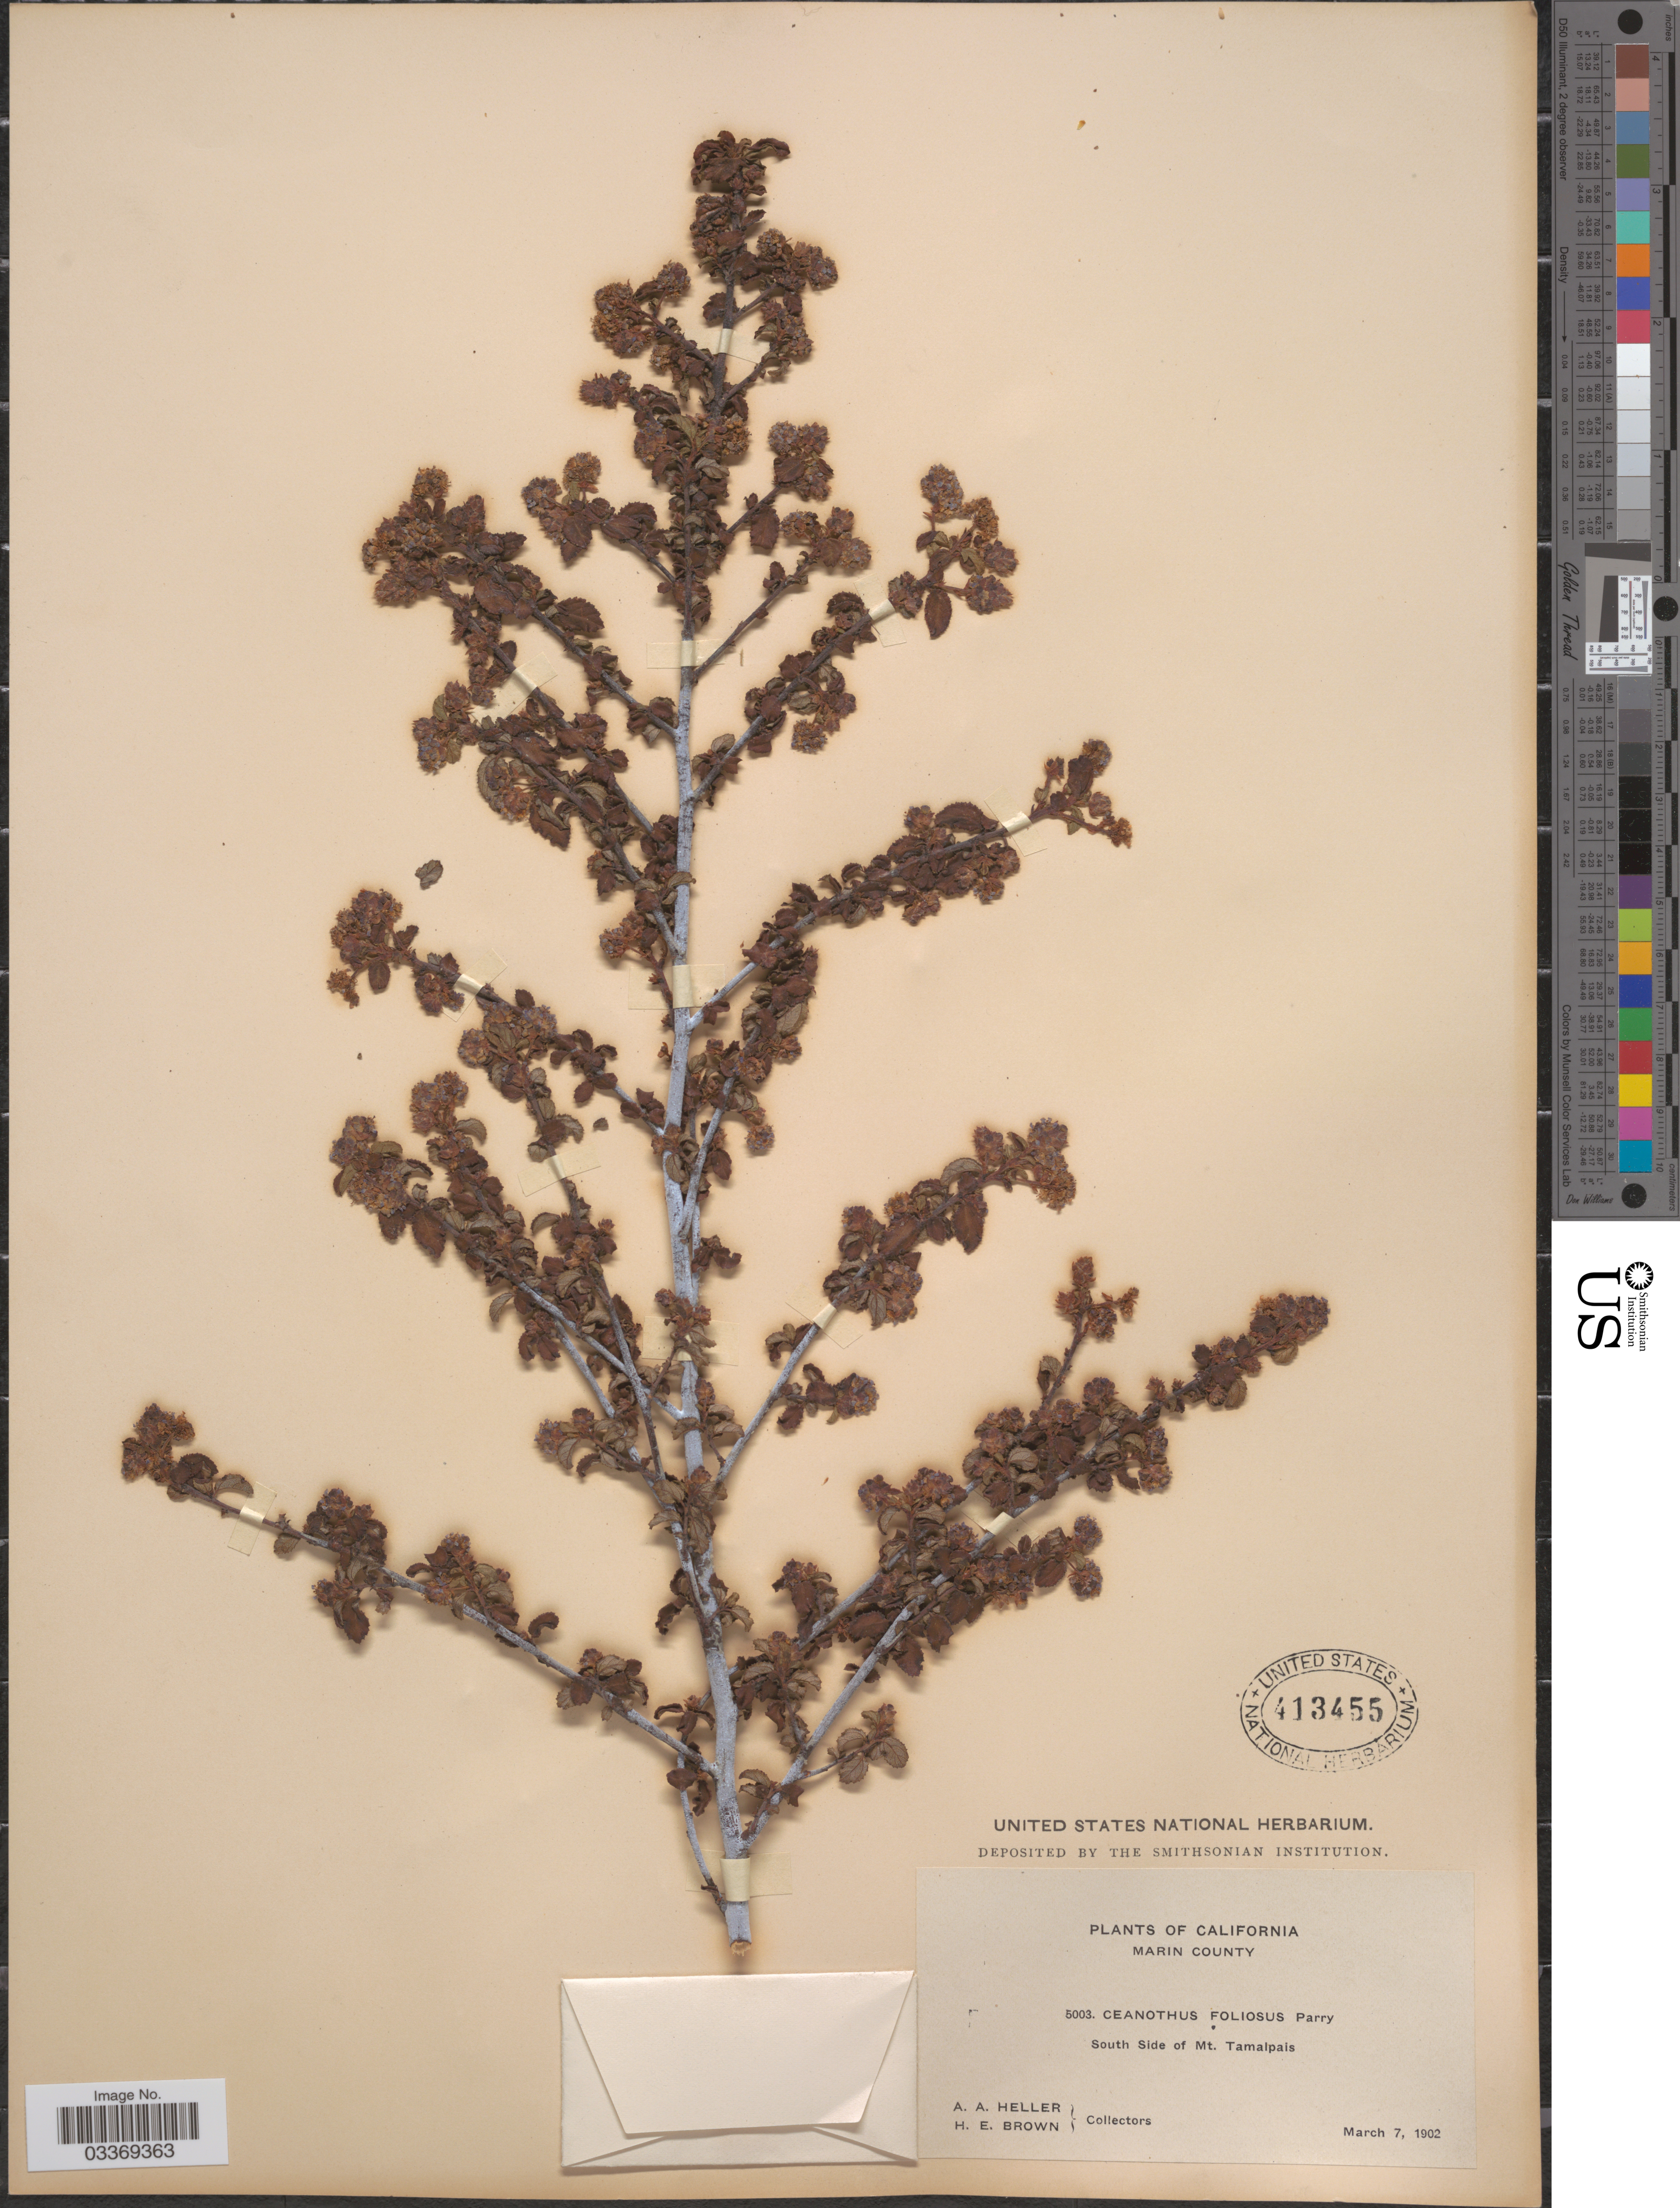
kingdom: Plantae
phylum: Tracheophyta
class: Magnoliopsida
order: Rosales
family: Rhamnaceae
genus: Ceanothus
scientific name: Ceanothus foliosus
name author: Parry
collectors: A. A. Heller & H. E. Brown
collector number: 5003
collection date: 1902-03-07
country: United States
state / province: California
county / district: Marin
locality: Marin County. South Side of Mt. Tamalpais.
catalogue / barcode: US 413455